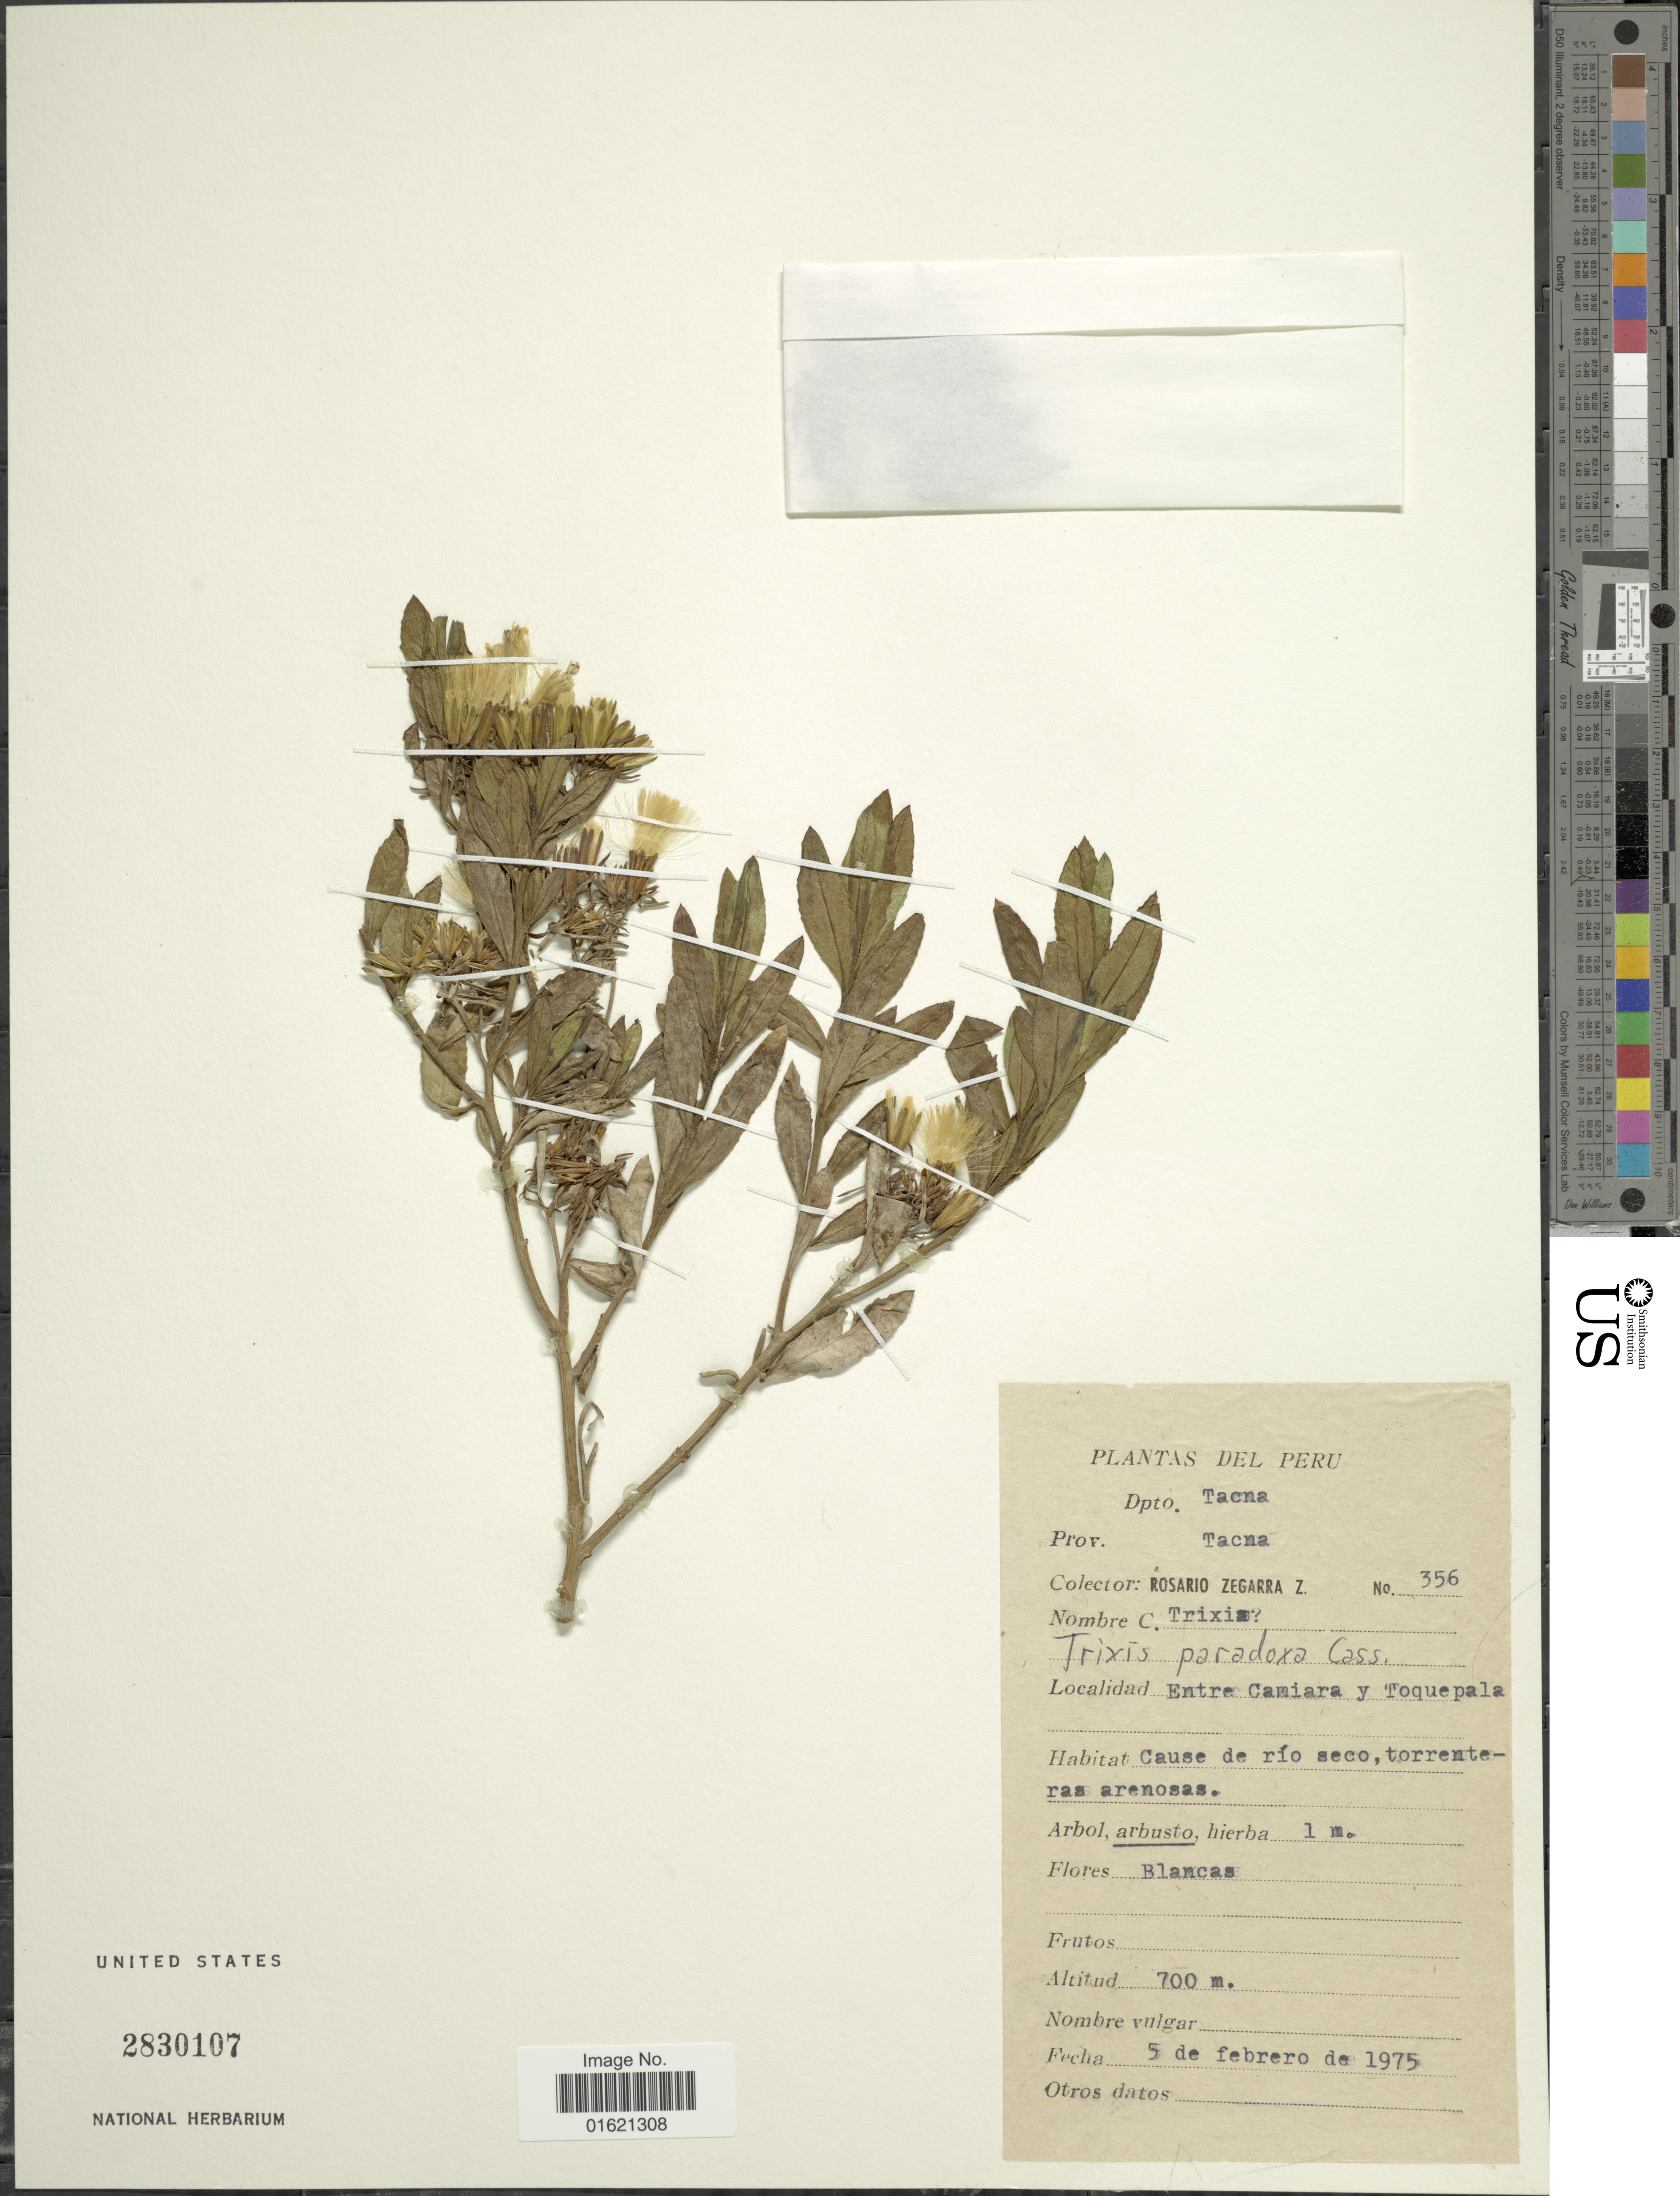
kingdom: Plantae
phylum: Tracheophyta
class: Magnoliopsida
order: Asterales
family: Asteraceae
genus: Trixis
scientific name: Trixis cacalioides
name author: (Kunth) D. Don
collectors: R. Zegarra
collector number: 356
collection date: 1975-02-05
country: Peru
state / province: Tacna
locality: Depto. Tacna. Entre Camiara y Toquepala. Cause de rio seco, terrenteras arenosas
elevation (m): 700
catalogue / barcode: US 2830107